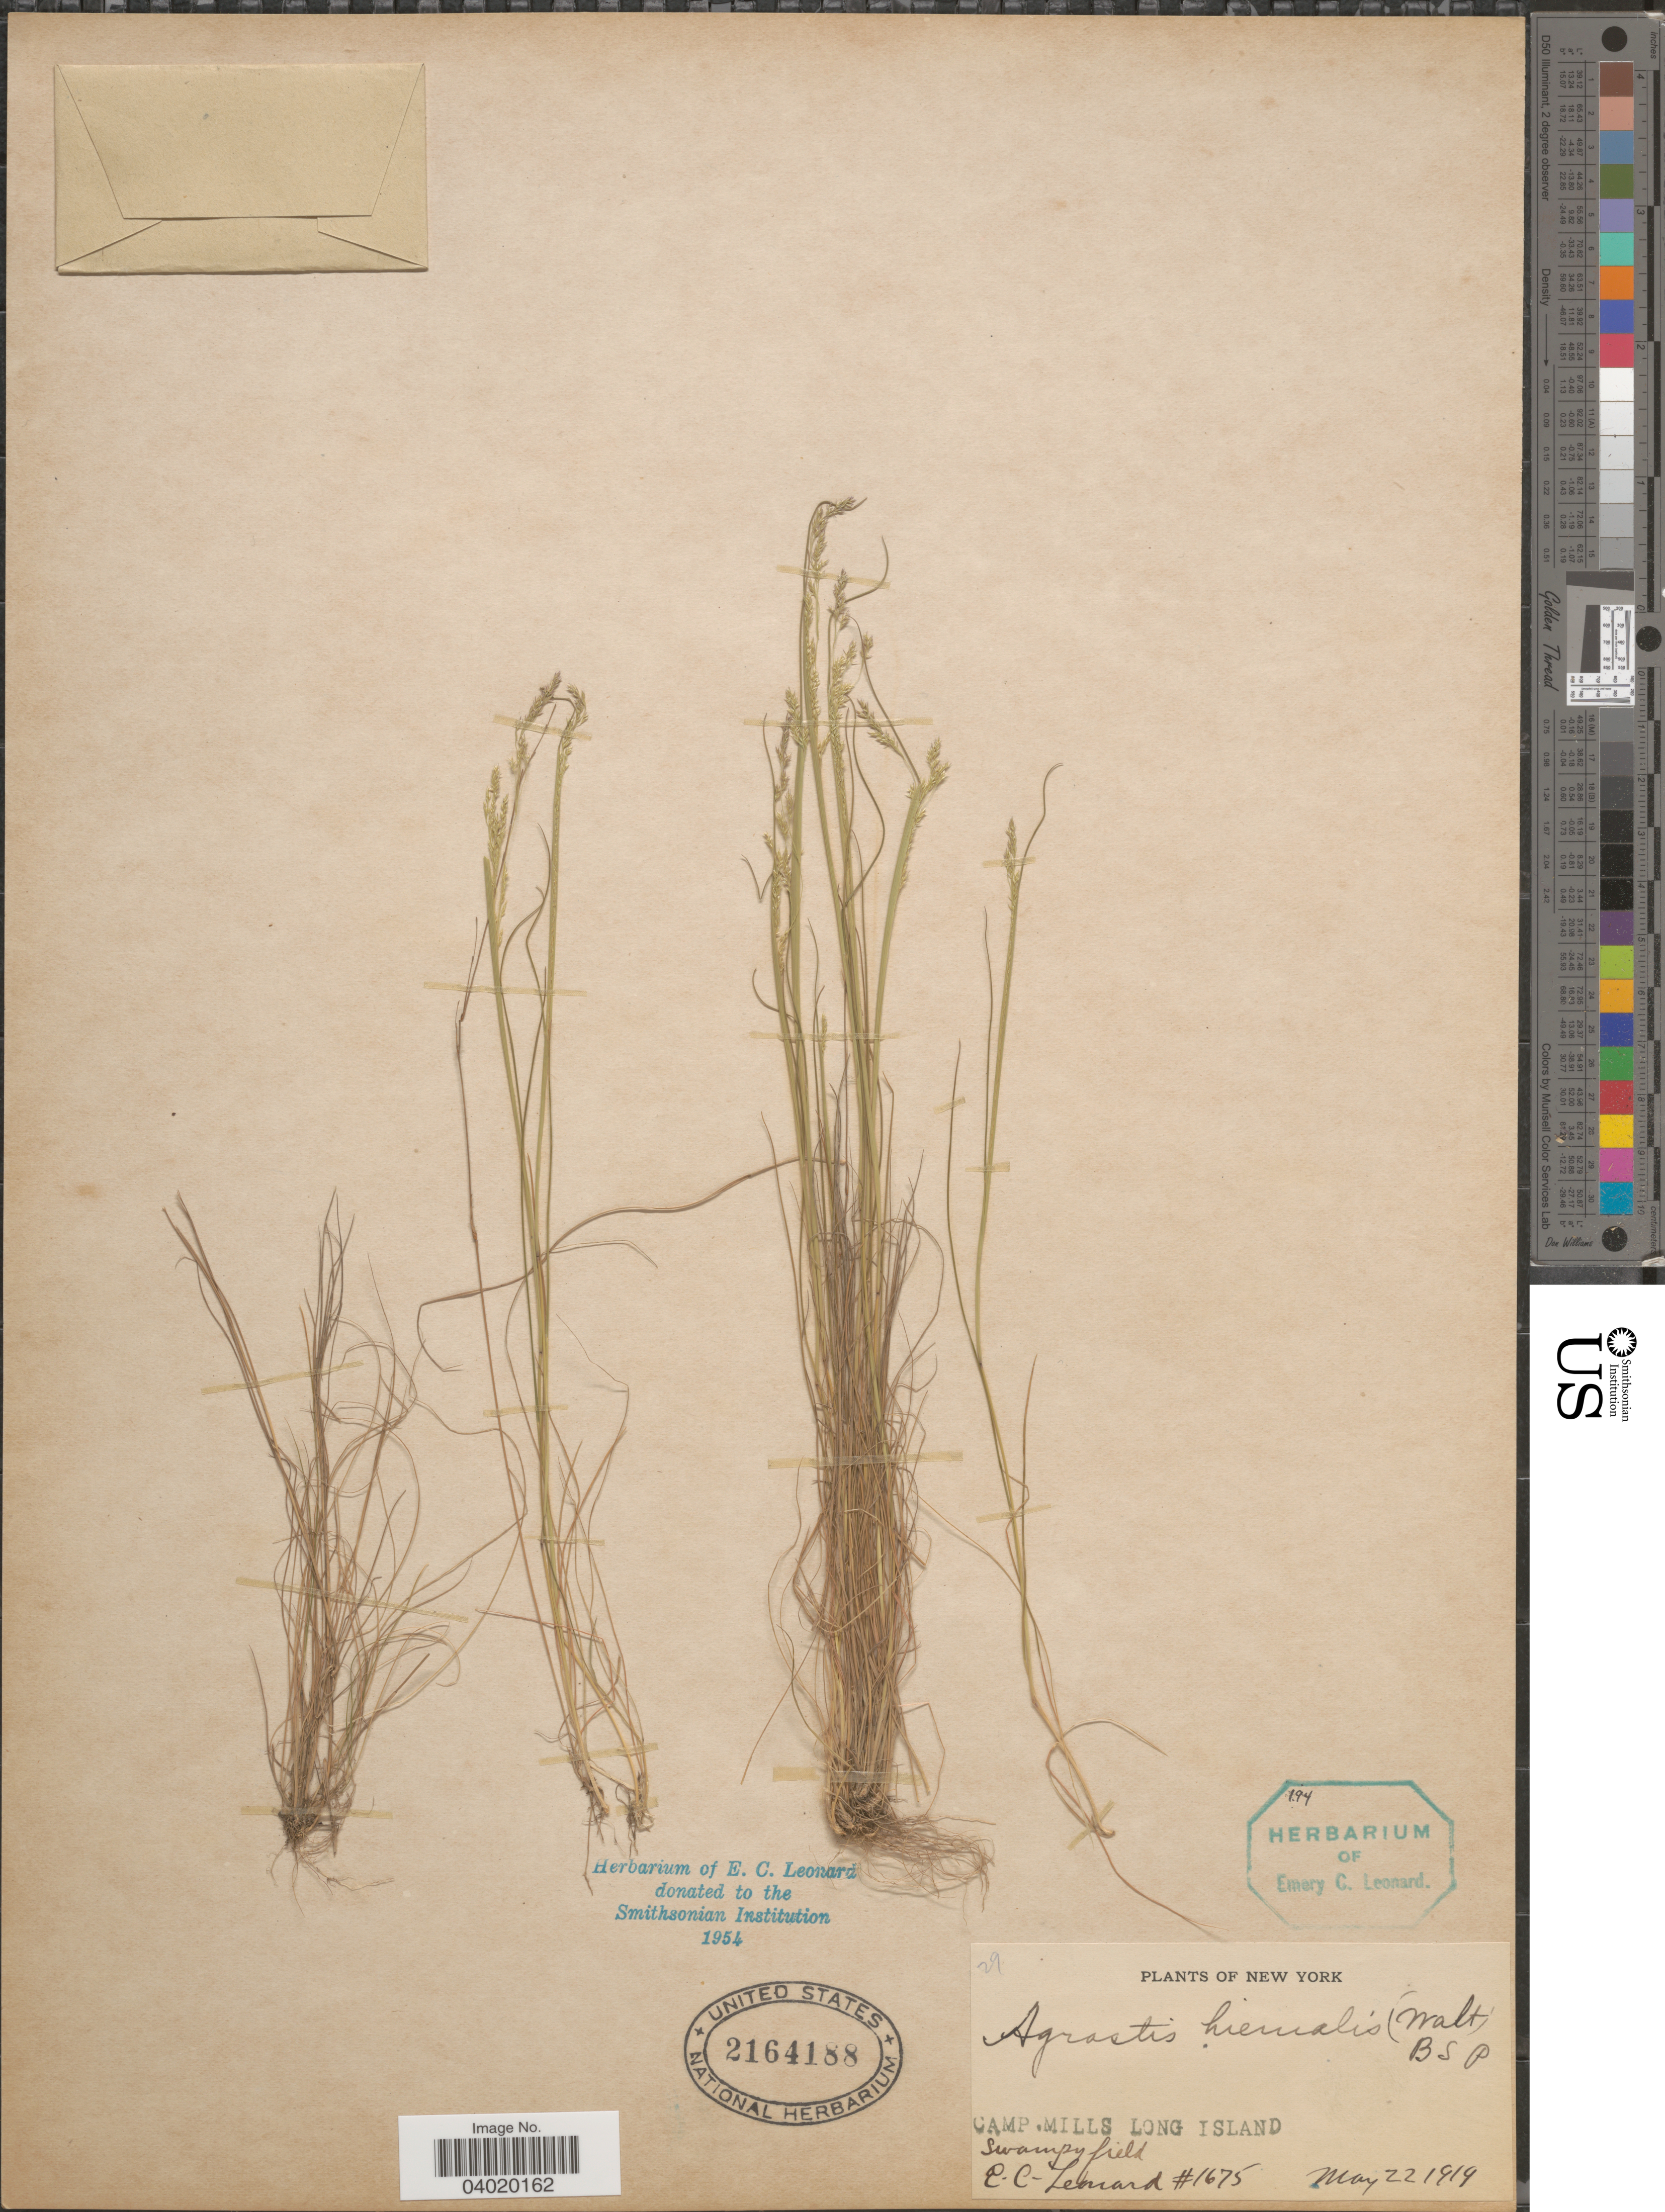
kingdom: Plantae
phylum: Tracheophyta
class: Liliopsida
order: Poales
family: Poaceae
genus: Agrostis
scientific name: Agrostis hyemalis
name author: (Walter) Britton et al.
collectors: E. C. Leonard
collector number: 1675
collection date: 1914-05-22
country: United States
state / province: New York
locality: Camp Mills Long Island. Swampy field.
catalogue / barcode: US 2164188